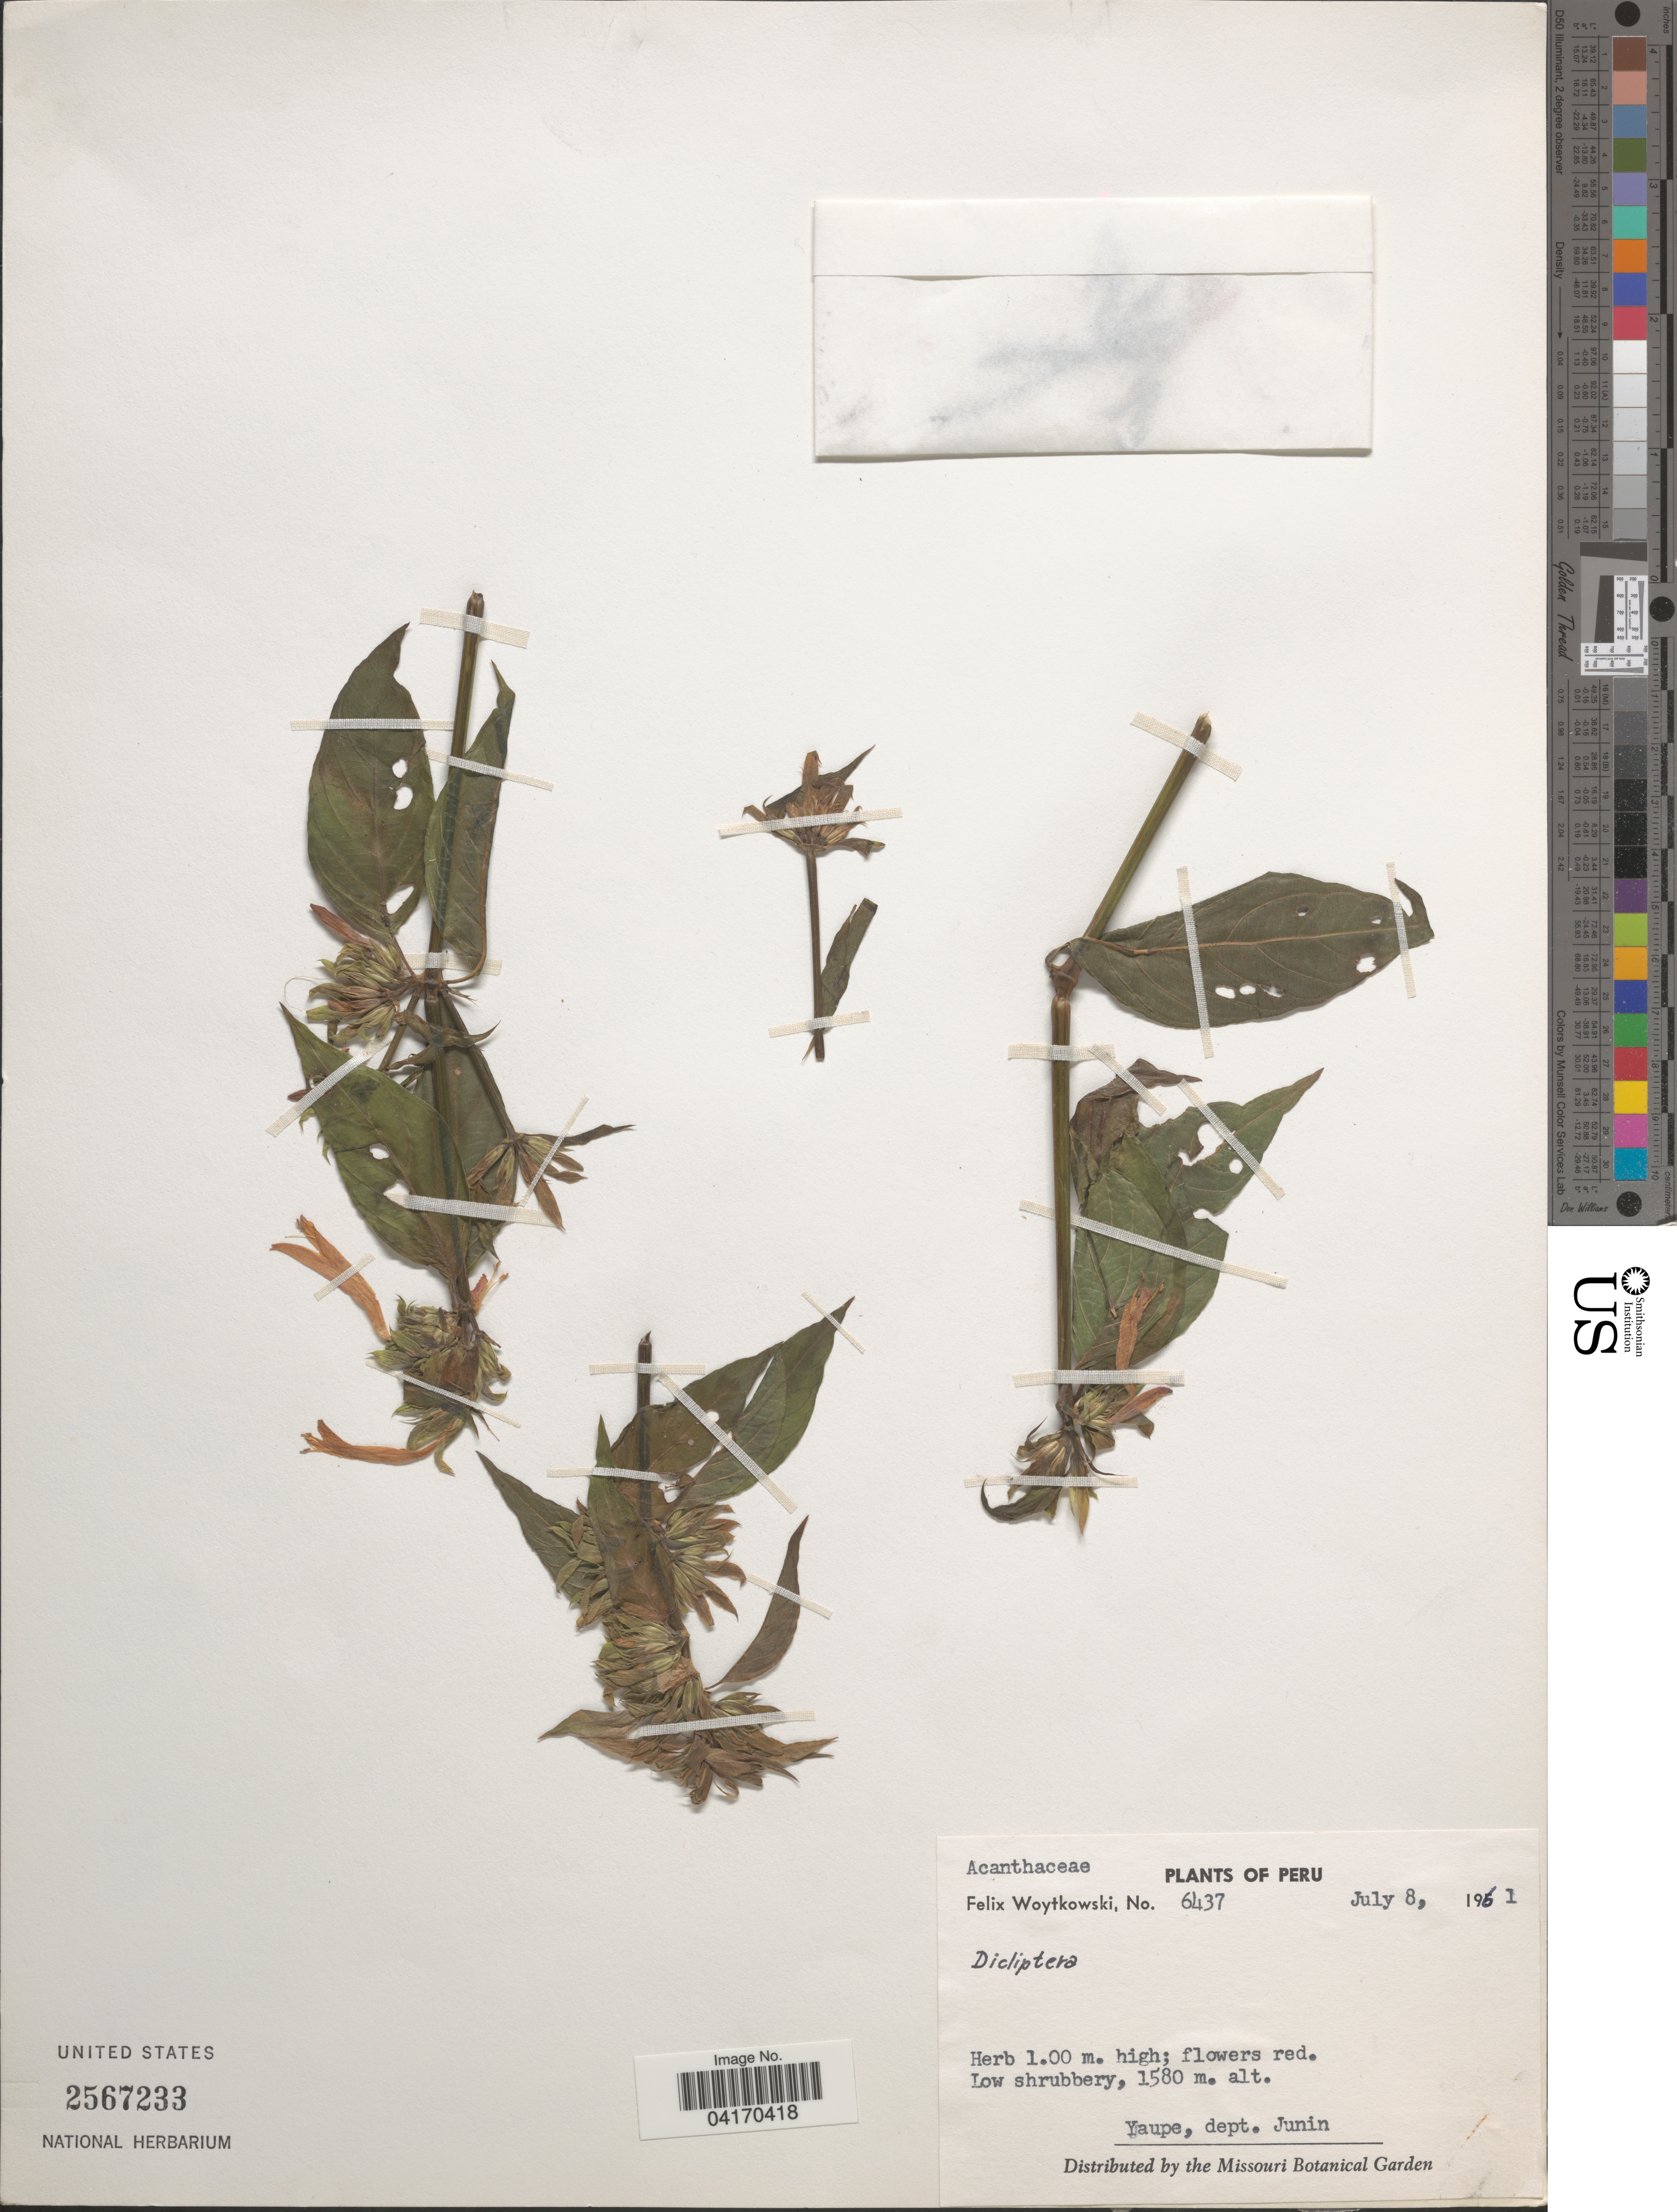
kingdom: Plantae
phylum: Tracheophyta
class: Magnoliopsida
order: Lamiales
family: Acanthaceae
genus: Dicliptera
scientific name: Dicliptera sp.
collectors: F. Woytkowski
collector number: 6437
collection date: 1961-07-08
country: Peru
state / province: Junin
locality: Yaupe, dept. Junin.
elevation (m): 1580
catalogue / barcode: US 2567233